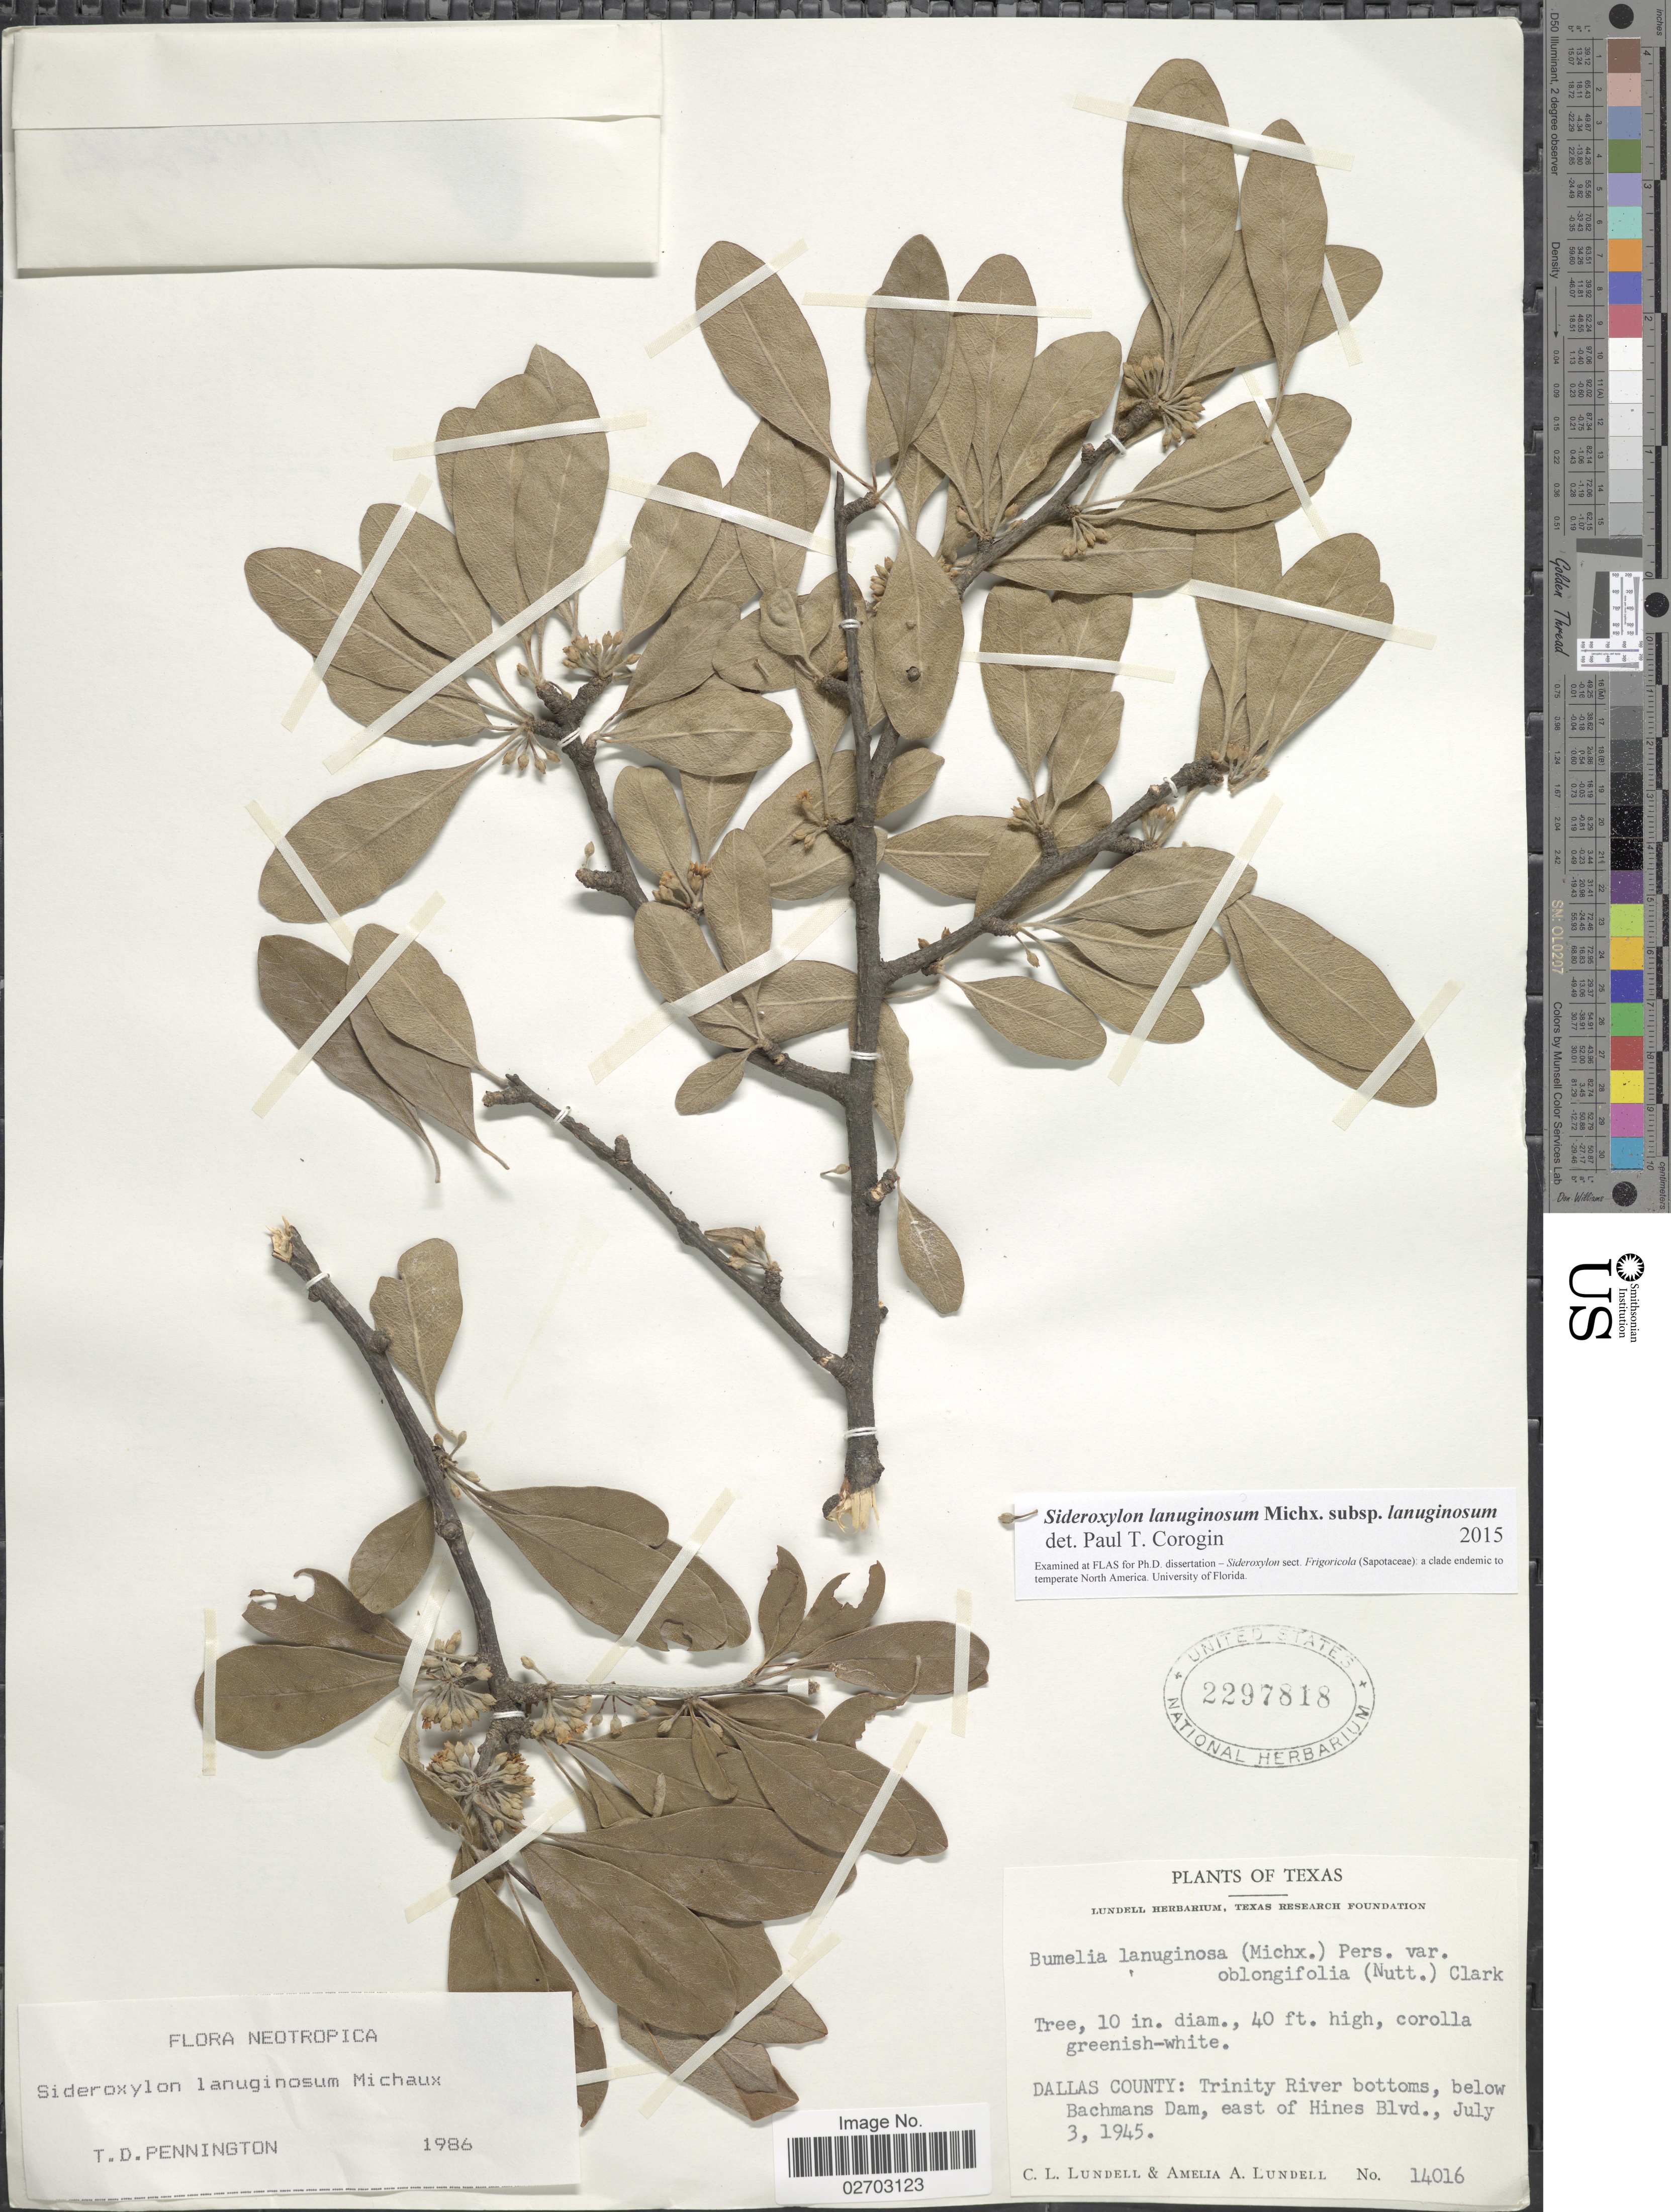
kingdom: Plantae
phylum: Tracheophyta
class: Magnoliopsida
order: Ericales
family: Sapotaceae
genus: Sideroxylon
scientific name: Sideroxylon lanuginosum subsp. lanuginosum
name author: Michx.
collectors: C. L. Lundell & A. A. Lundell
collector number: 14016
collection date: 1945-07-03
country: United States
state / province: Texas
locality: Dallas County: Trinity River bottoms, below Bachmans Dam, east of Hines Blvd.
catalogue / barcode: US 2297818